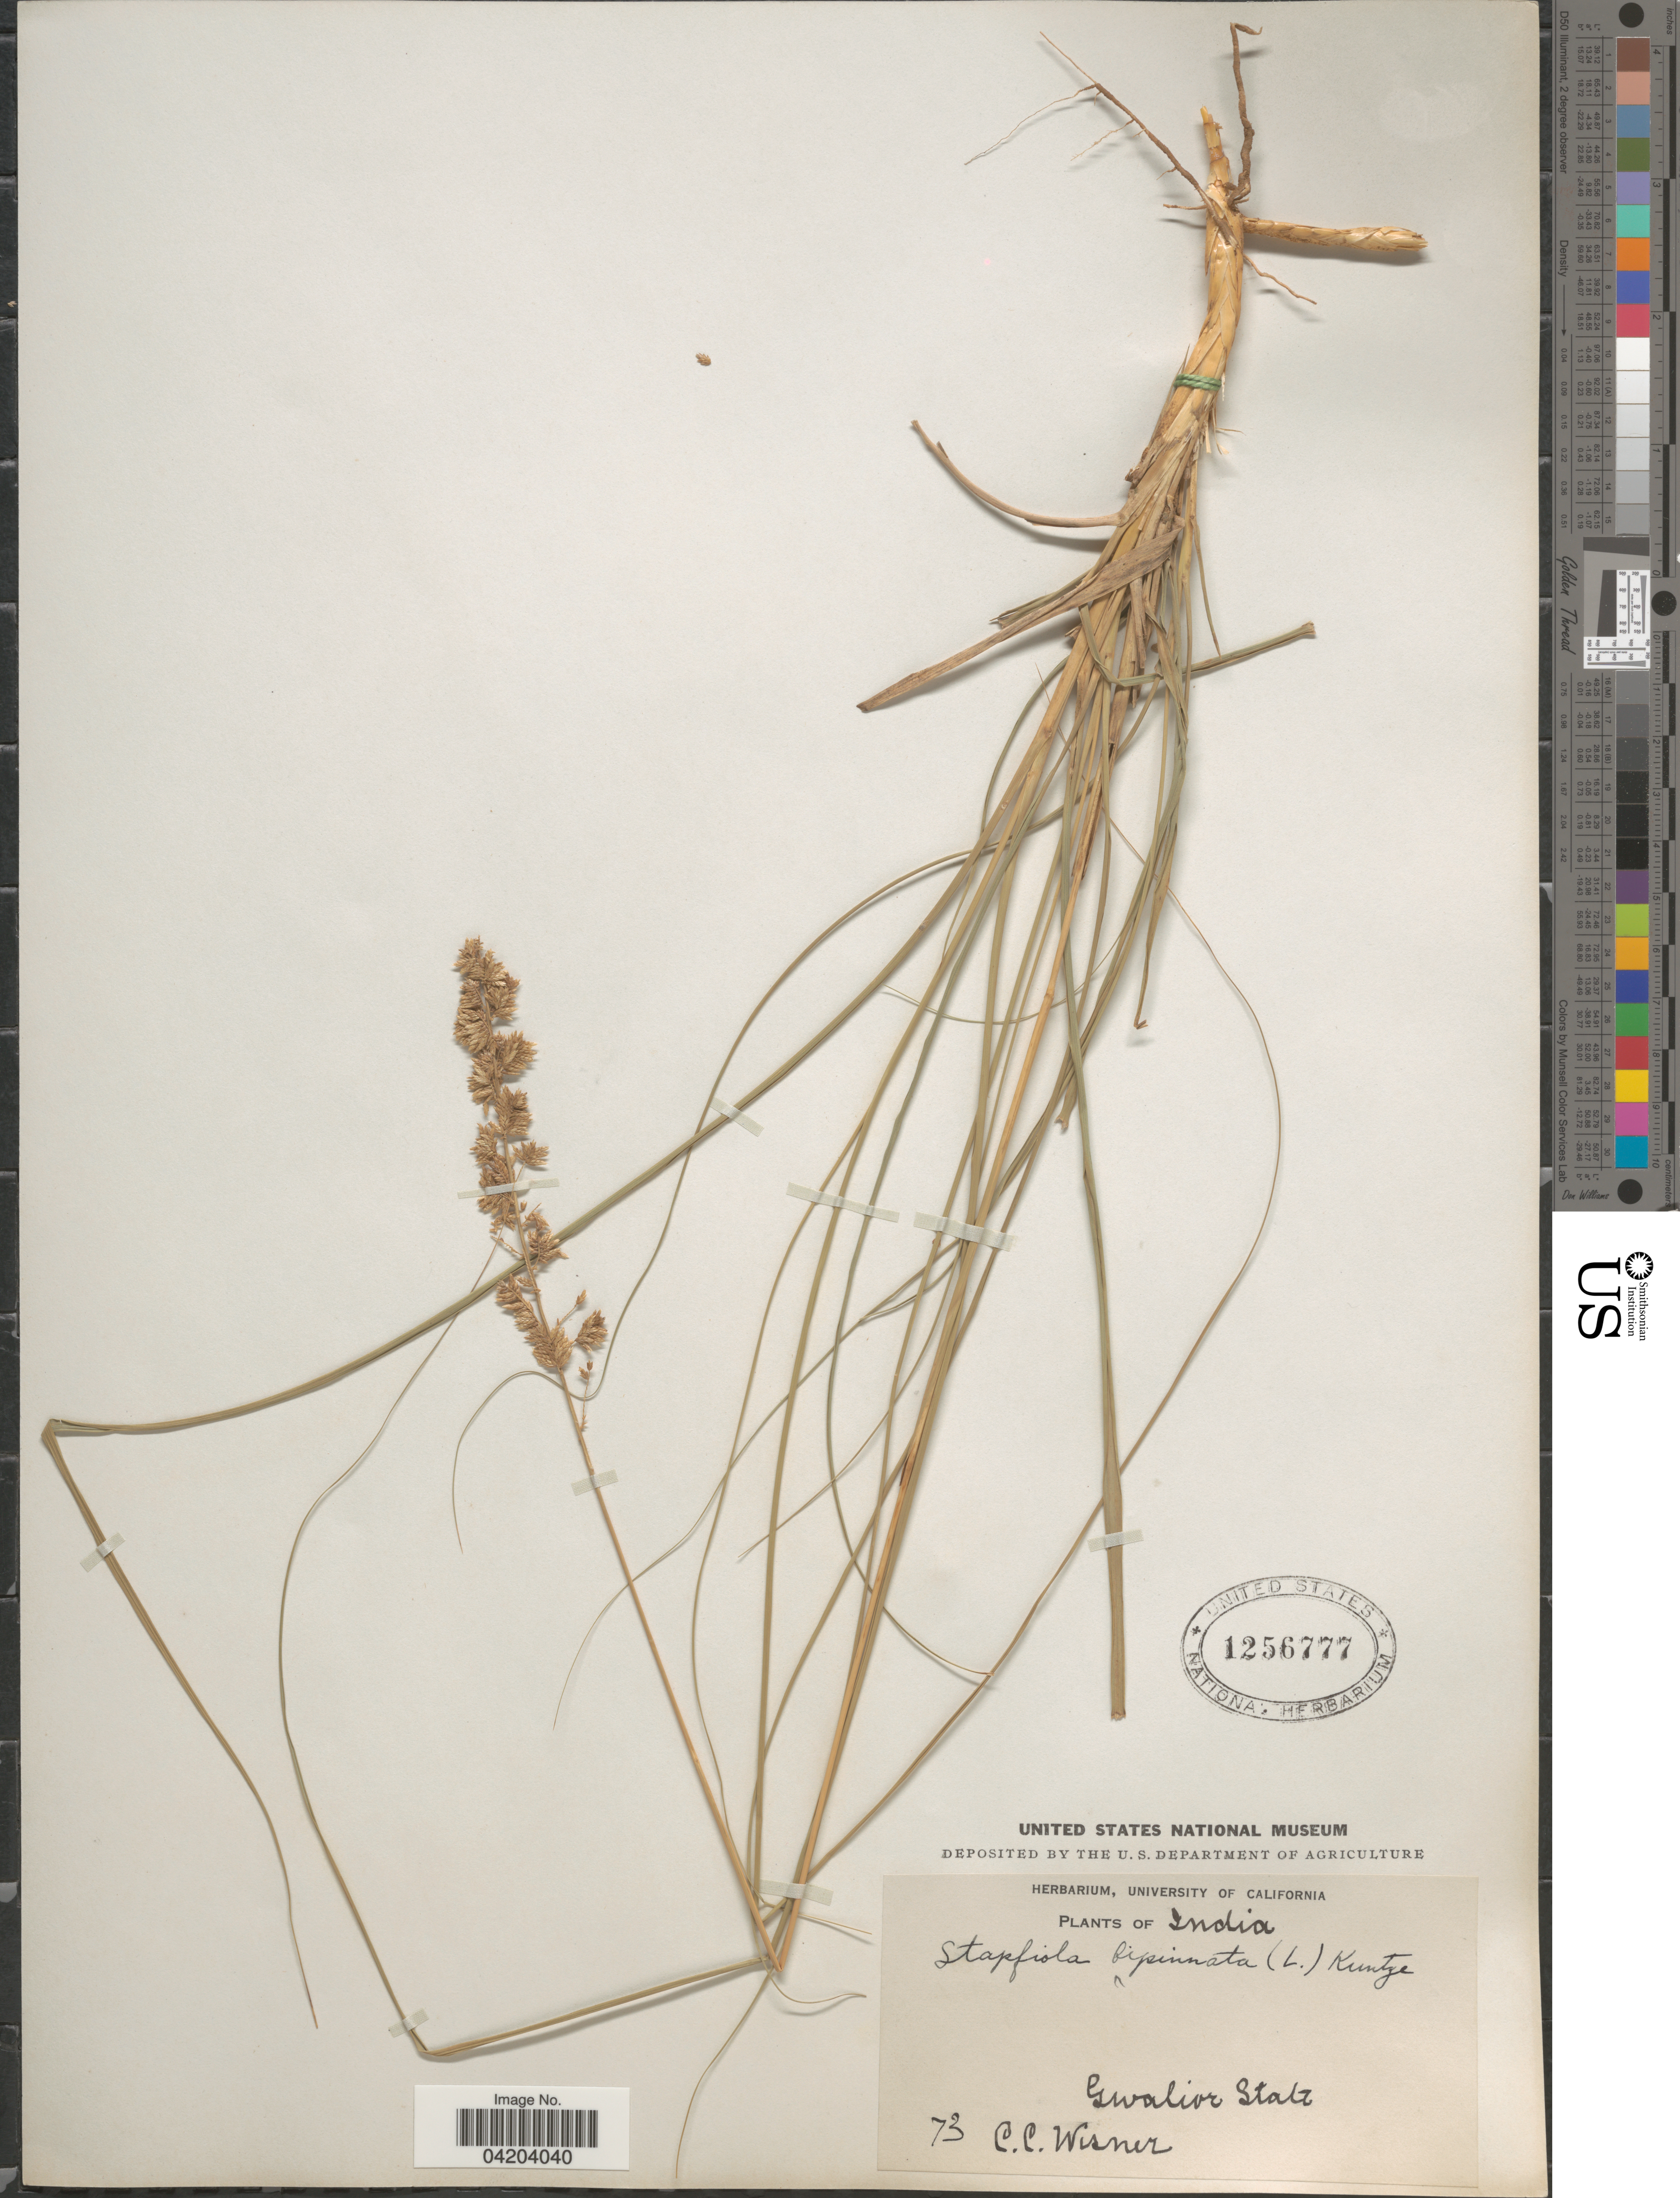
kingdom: Plantae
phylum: Tracheophyta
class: Liliopsida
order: Poales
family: Poaceae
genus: Desmostachya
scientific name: Desmostachya bipinnata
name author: (L.) Stapf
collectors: C. Wisner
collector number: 73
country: India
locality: Gwalior State.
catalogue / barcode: US 1256777